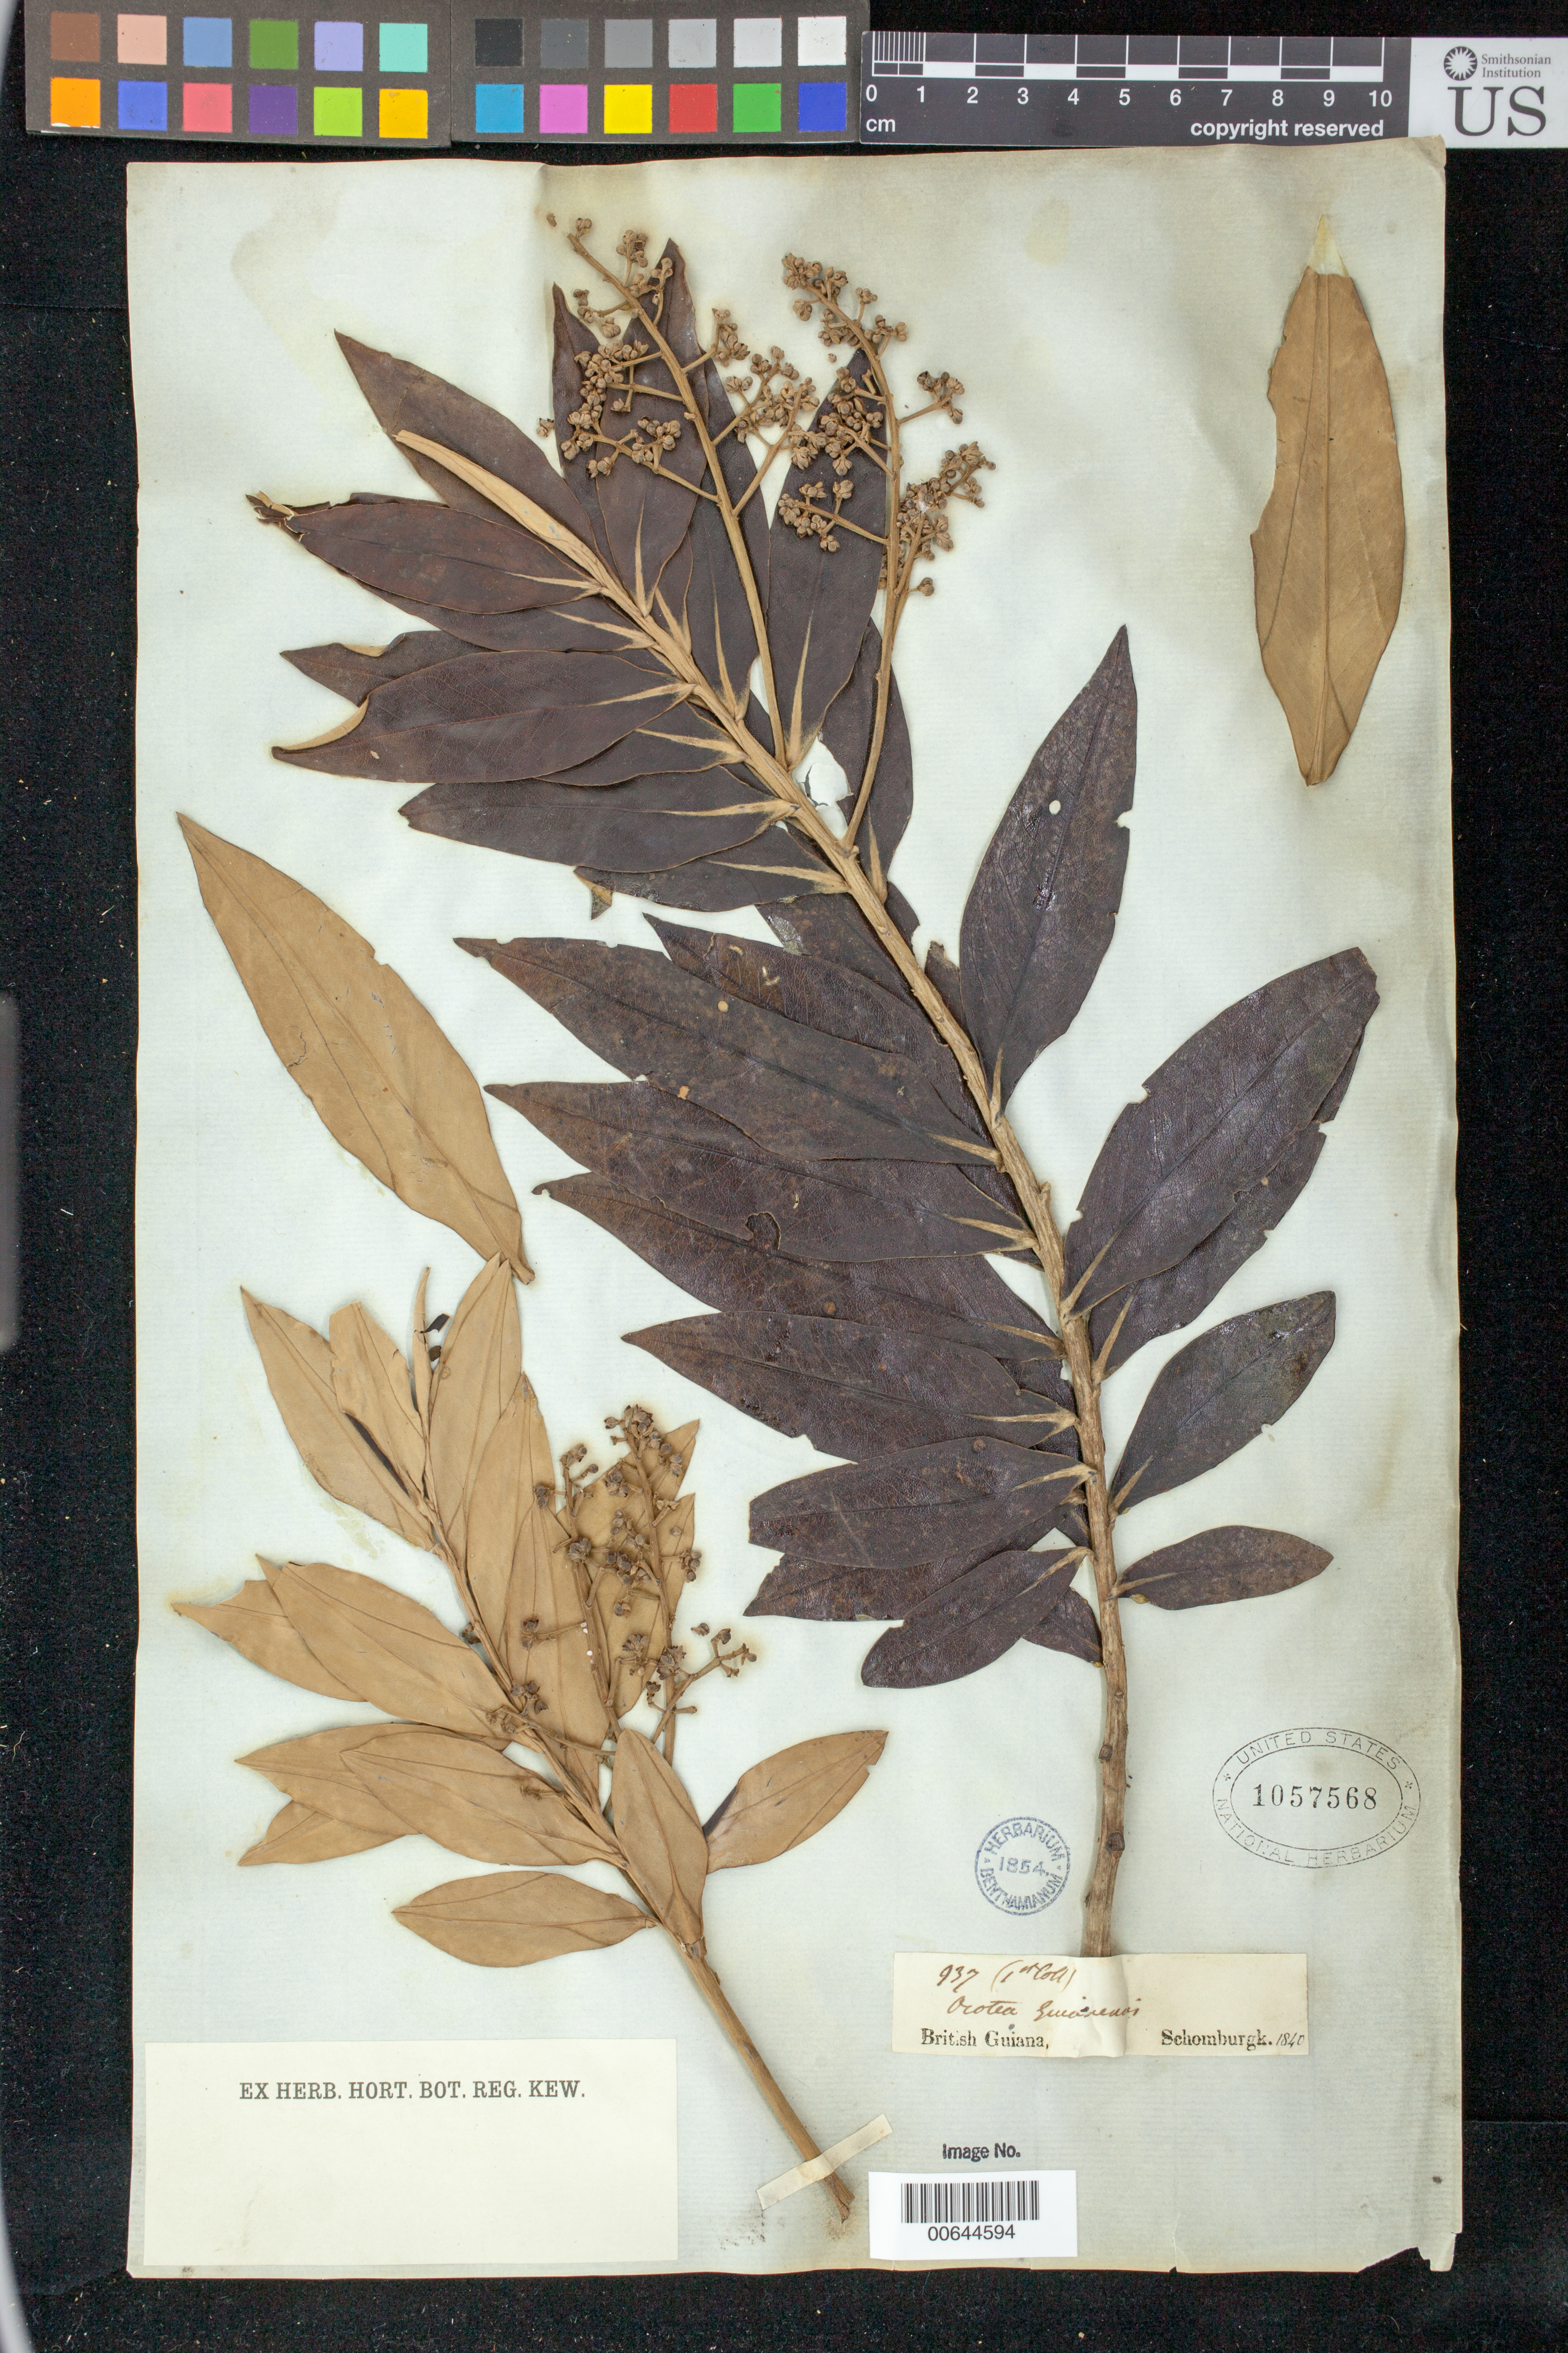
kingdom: Plantae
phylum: Tracheophyta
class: Magnoliopsida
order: Laurales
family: Lauraceae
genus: Oreodaphne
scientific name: Oreodaphne guianensis var. aurea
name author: Meisn. in DC.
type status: Isosyntype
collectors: R. H. Schomburgk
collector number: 937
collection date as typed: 1840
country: Guyana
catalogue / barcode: US 1057568